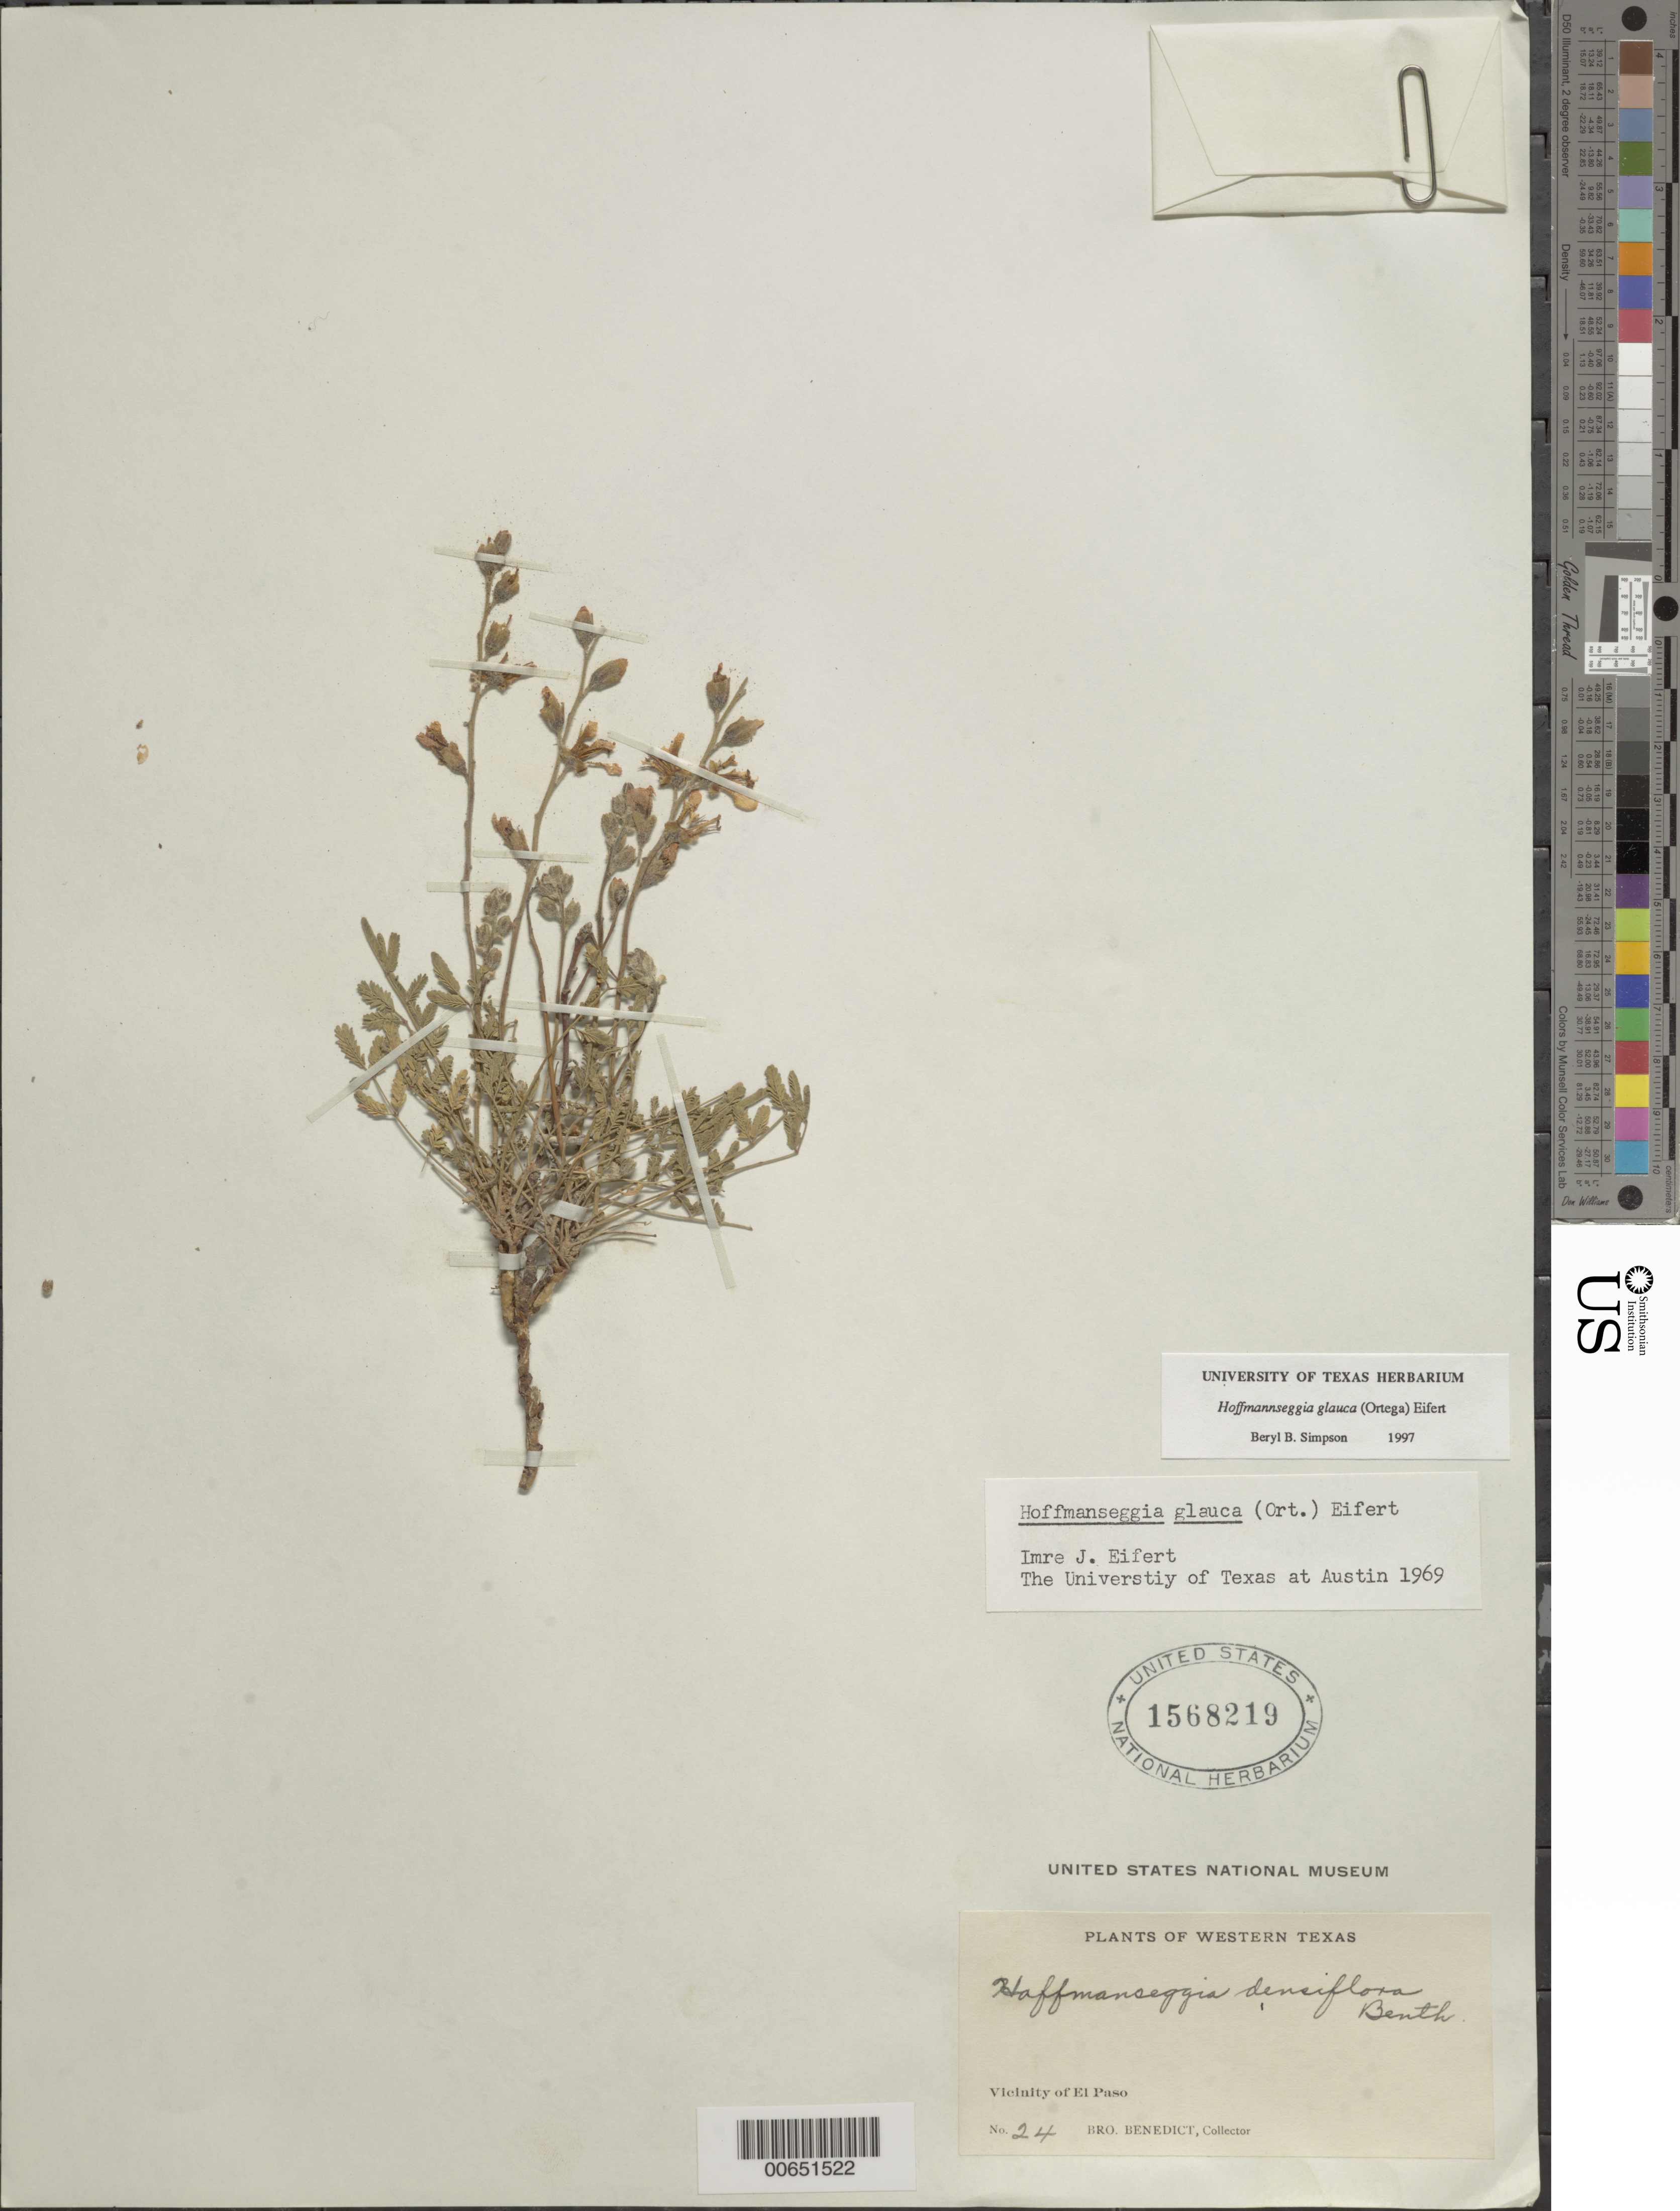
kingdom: Plantae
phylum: Tracheophyta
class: Magnoliopsida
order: Fabales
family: Fabaceae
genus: Hoffmannseggia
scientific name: Hoffmannseggia glauca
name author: (Ortega) Eifert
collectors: Bro. Benedict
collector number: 24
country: United States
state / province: Texas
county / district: El Paso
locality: El Paso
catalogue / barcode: US 1568219